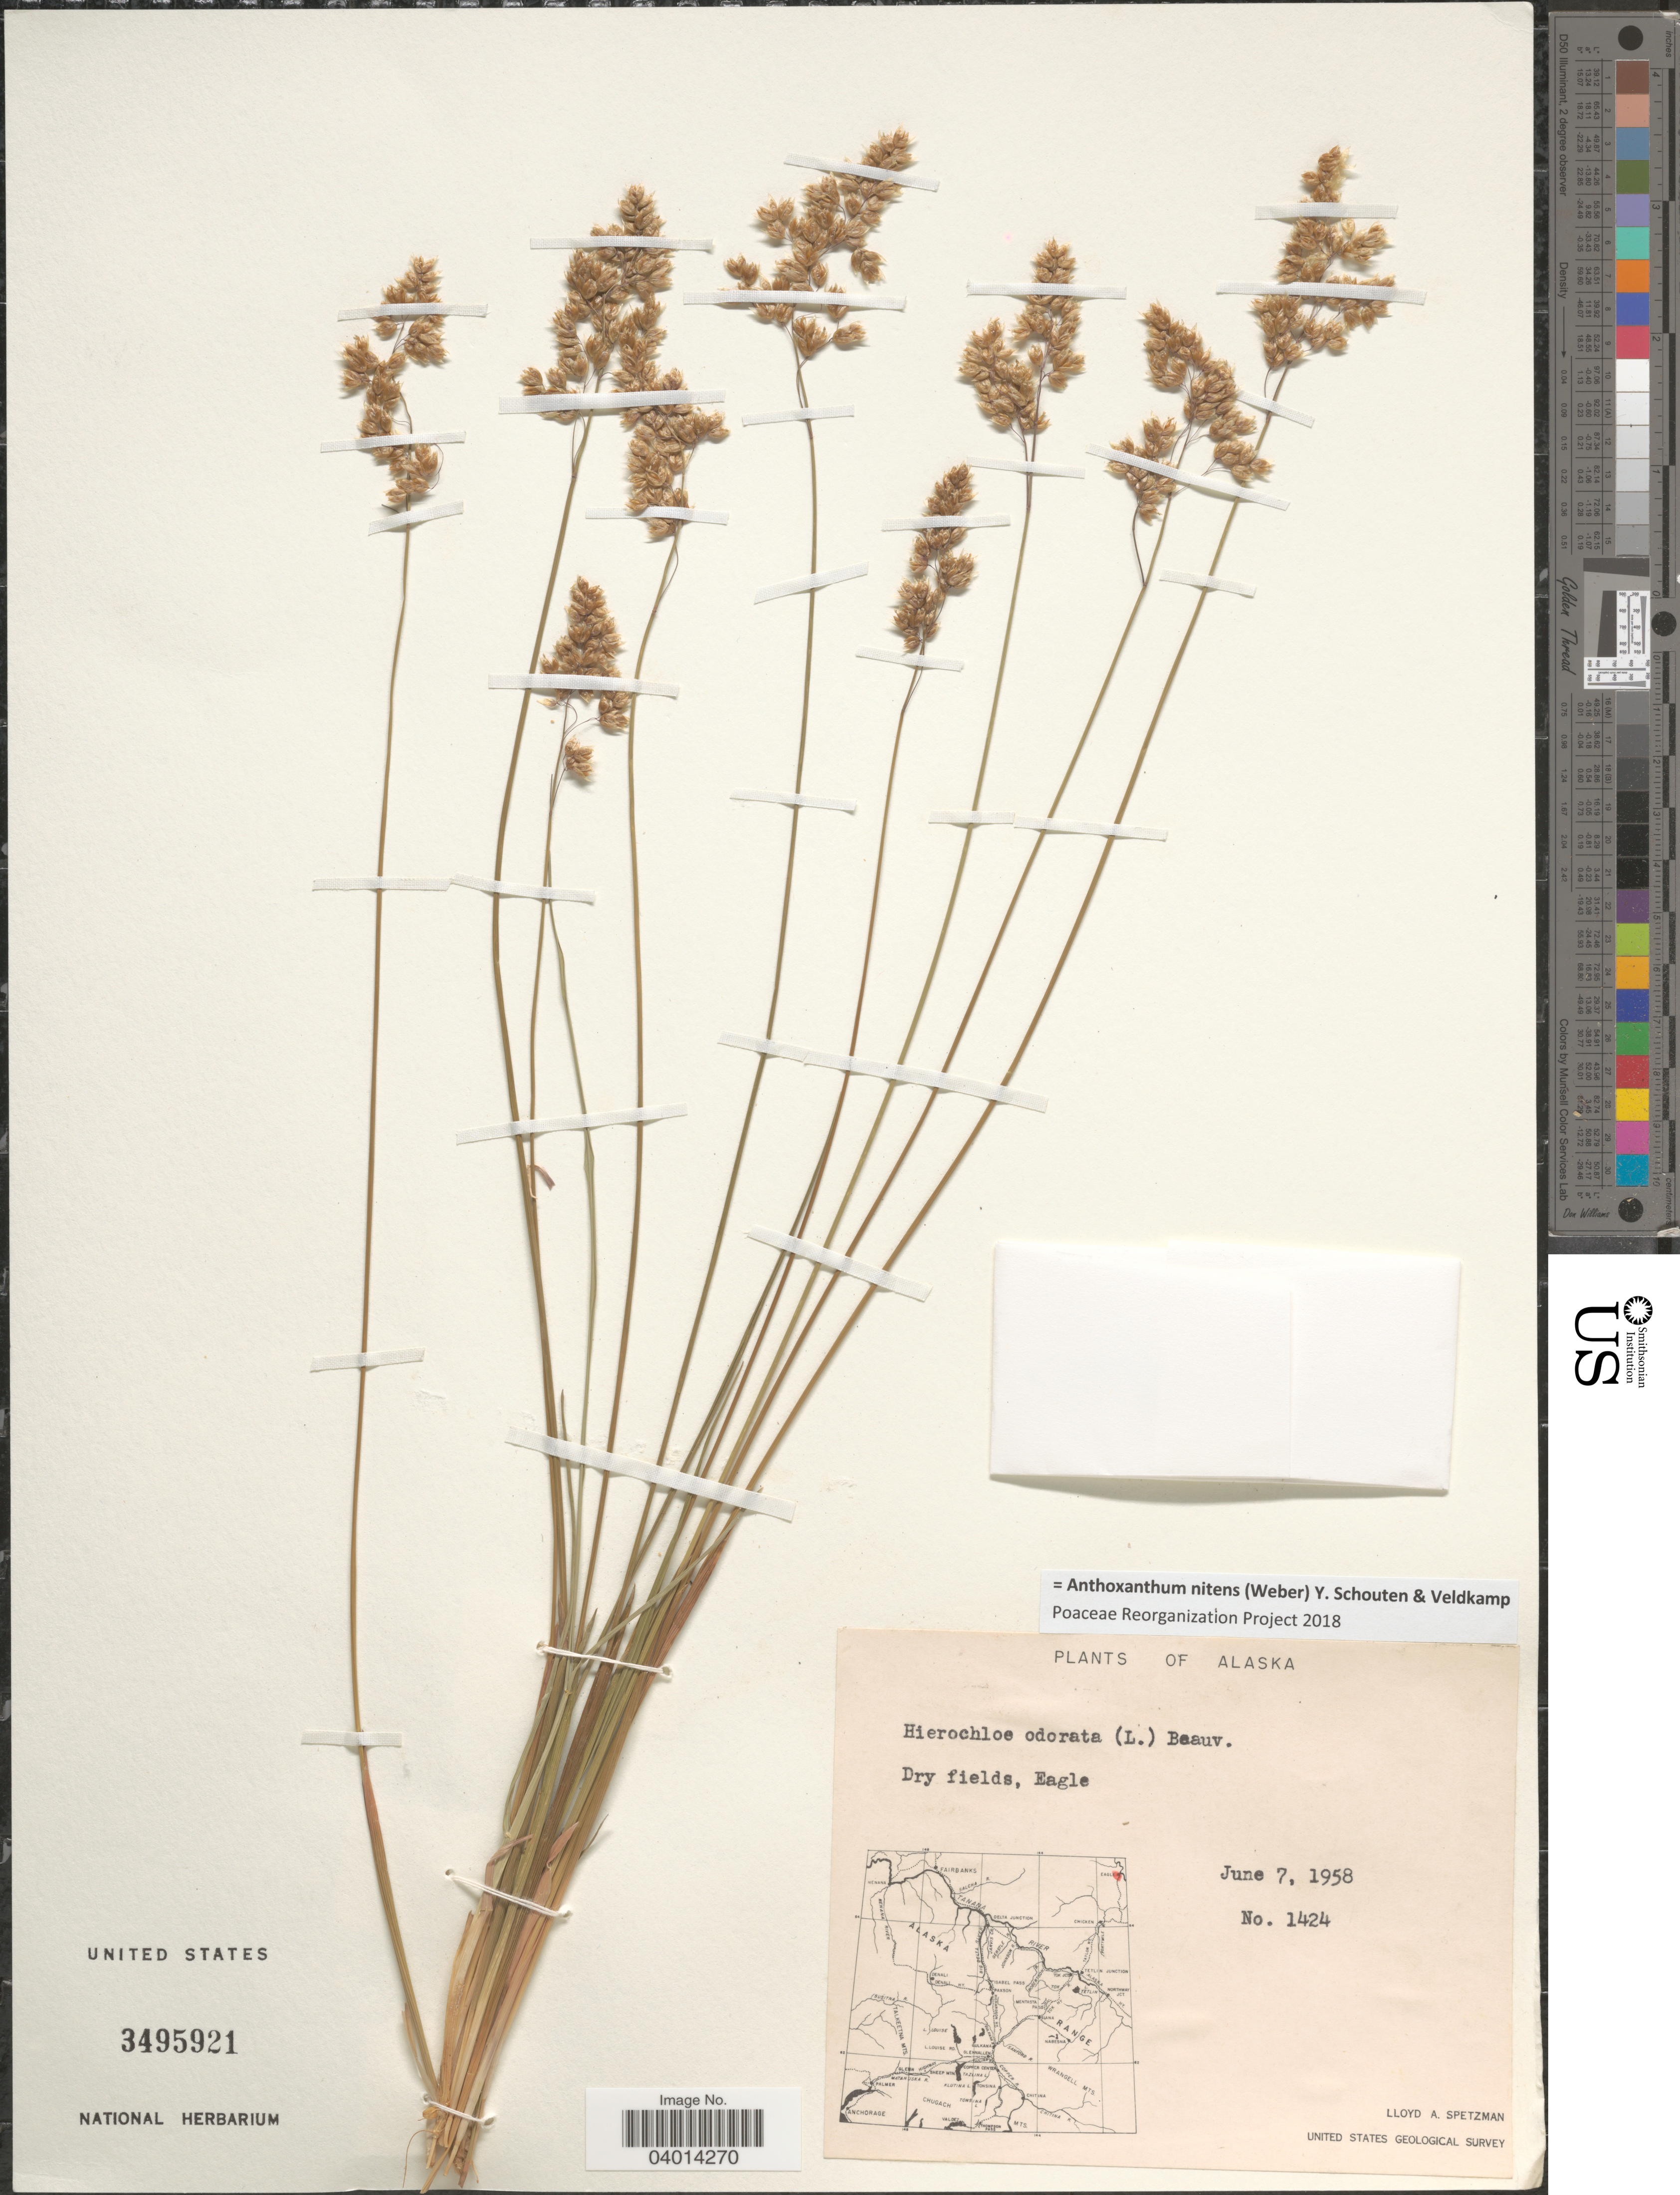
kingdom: Plantae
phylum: Tracheophyta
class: Liliopsida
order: Poales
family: Poaceae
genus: Anthoxanthum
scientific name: Anthoxanthum nitens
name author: (G.H. Weber) R.T.A. Schouten & Veldkamp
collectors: L. Spetzman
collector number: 1424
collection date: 1958-06-07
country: United States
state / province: Alaska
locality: Dry fields, Eagle.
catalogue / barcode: US 3495921